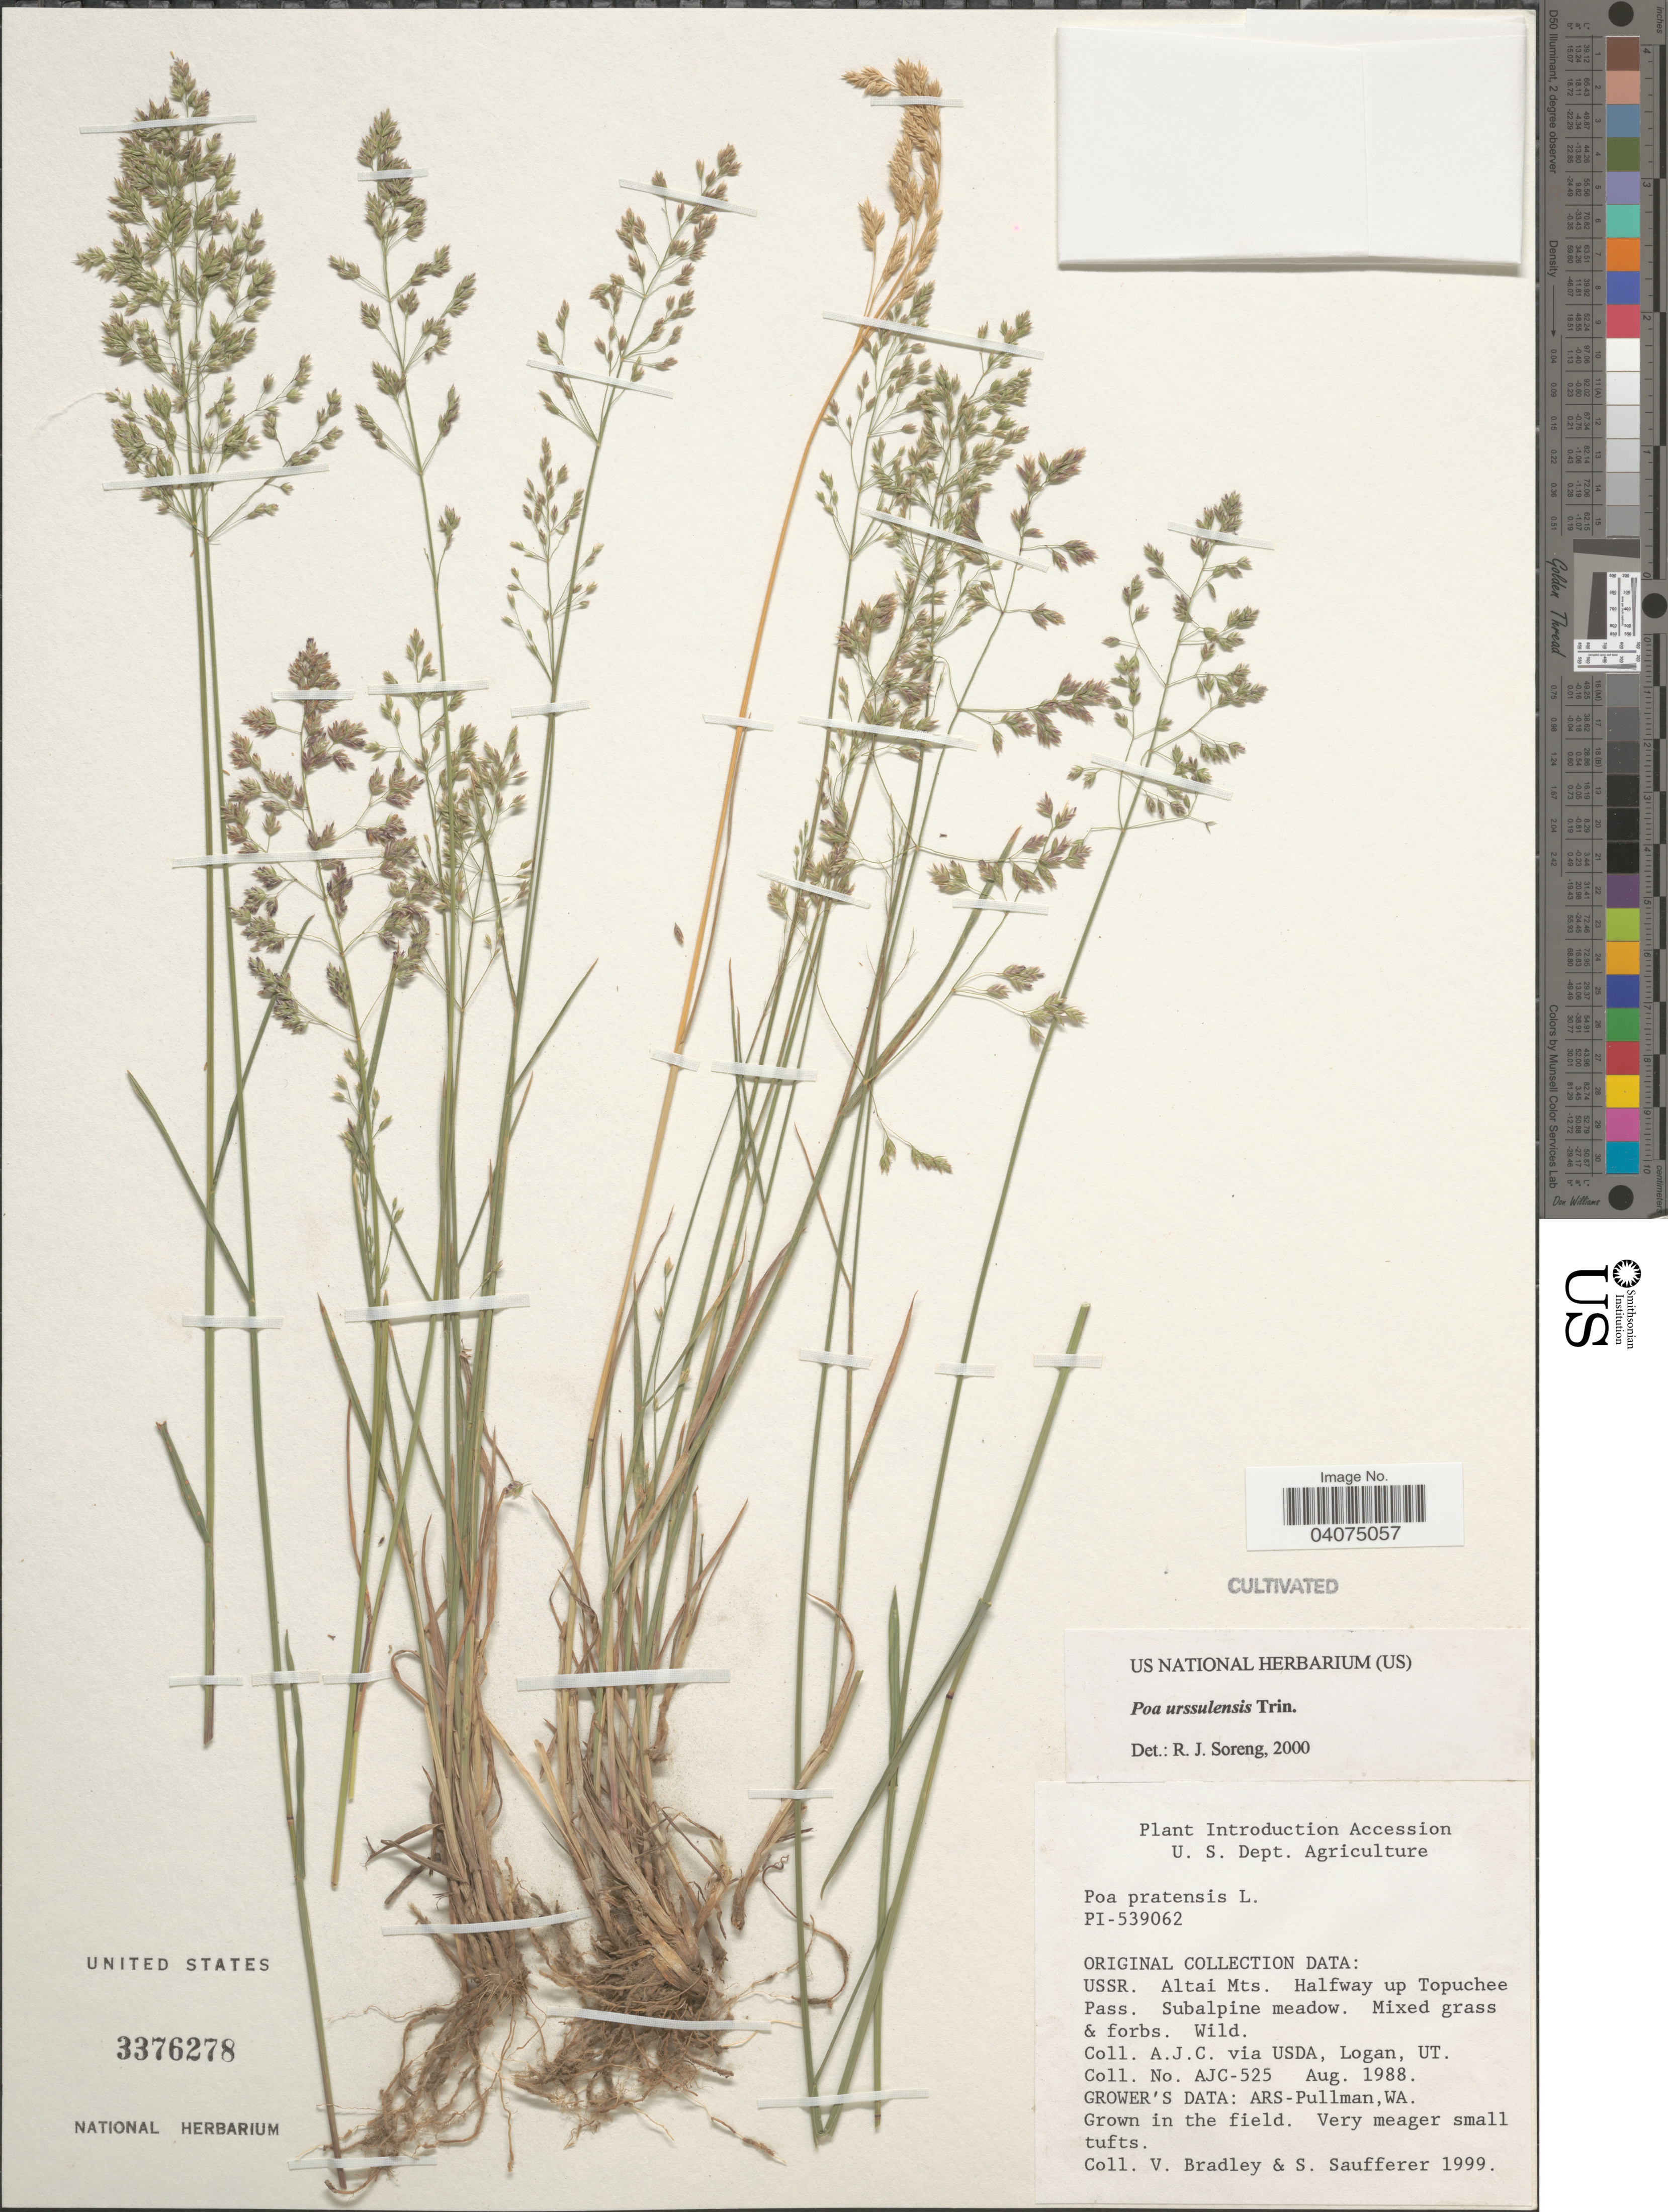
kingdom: Plantae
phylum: Tracheophyta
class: Liliopsida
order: Poales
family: Poaceae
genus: Poa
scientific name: Poa urssulensis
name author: Trin.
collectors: V. Bradley & S. Saufferer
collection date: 1999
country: United States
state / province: Washington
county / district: Whitman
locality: ARS-Pullman. In the field.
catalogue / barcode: US 3376278